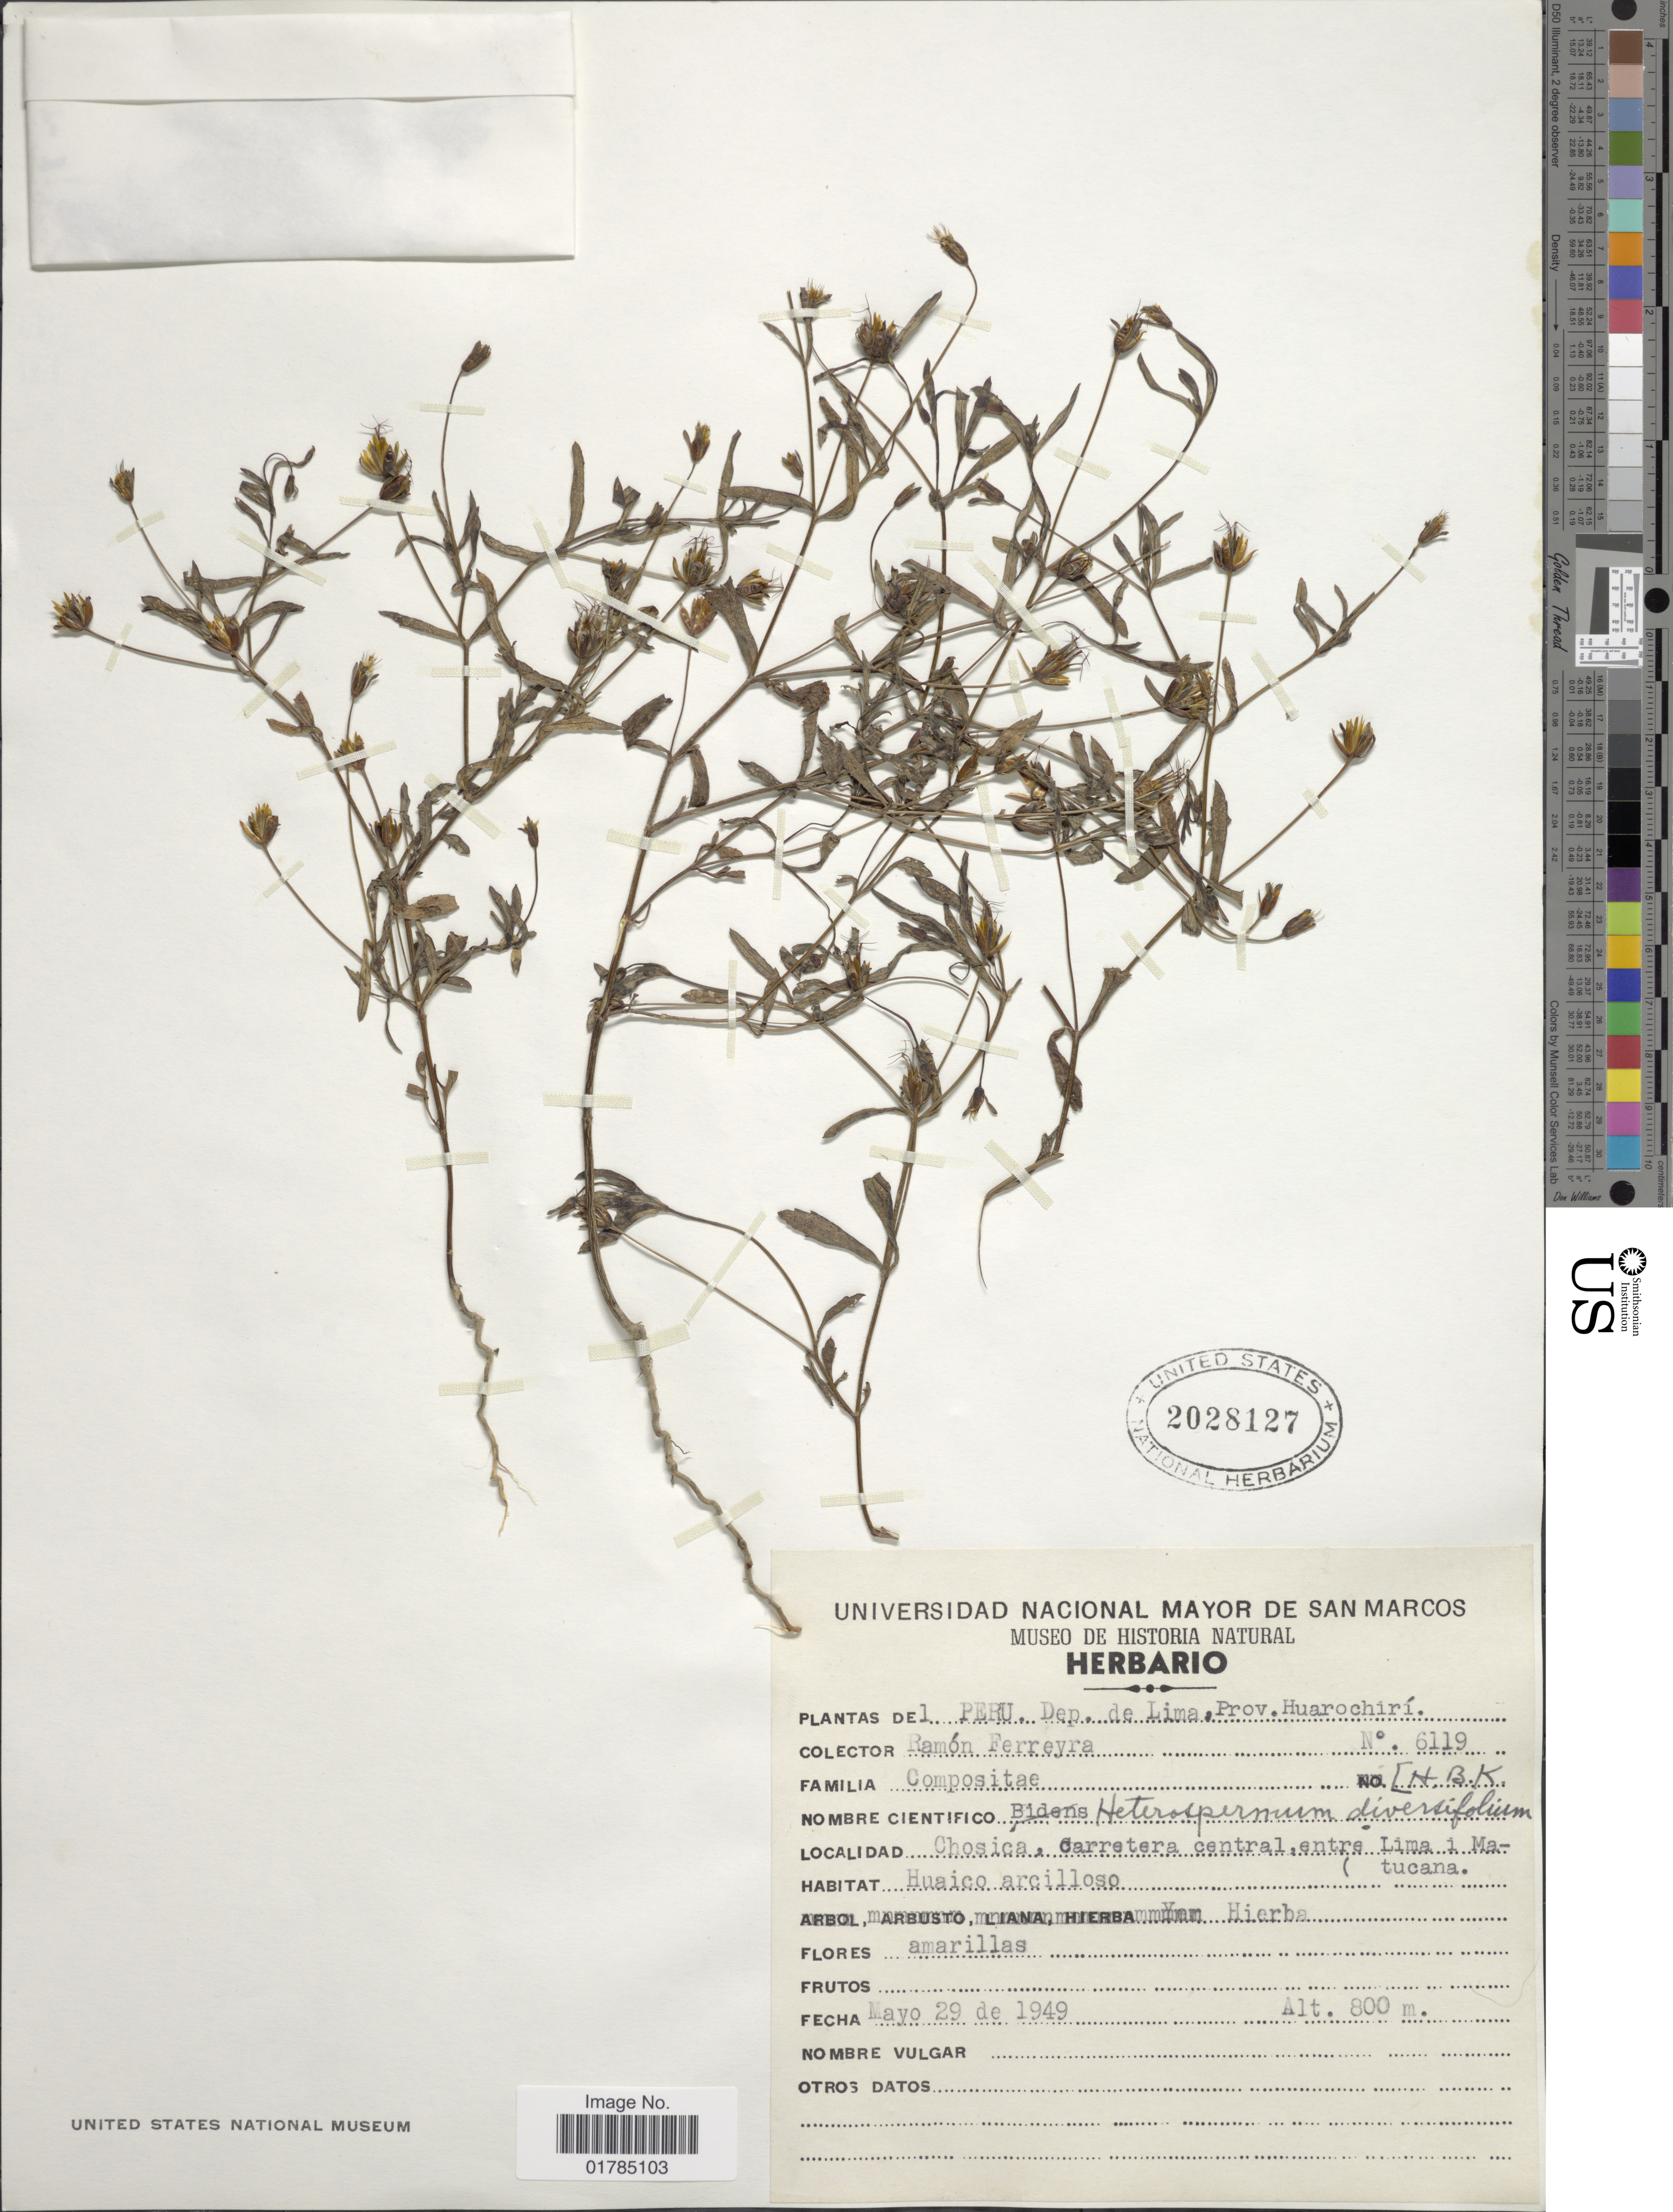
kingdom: Plantae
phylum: Tracheophyta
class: Magnoliopsida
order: Asterales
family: Asteraceae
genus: Heterosperma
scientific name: Heterosperma diversifolium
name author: Kunth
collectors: R. A. Ferreyra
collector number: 119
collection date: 1949-05-29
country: Peru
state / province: Lima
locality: Prov. Huarochiri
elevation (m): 800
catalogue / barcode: US 2028127